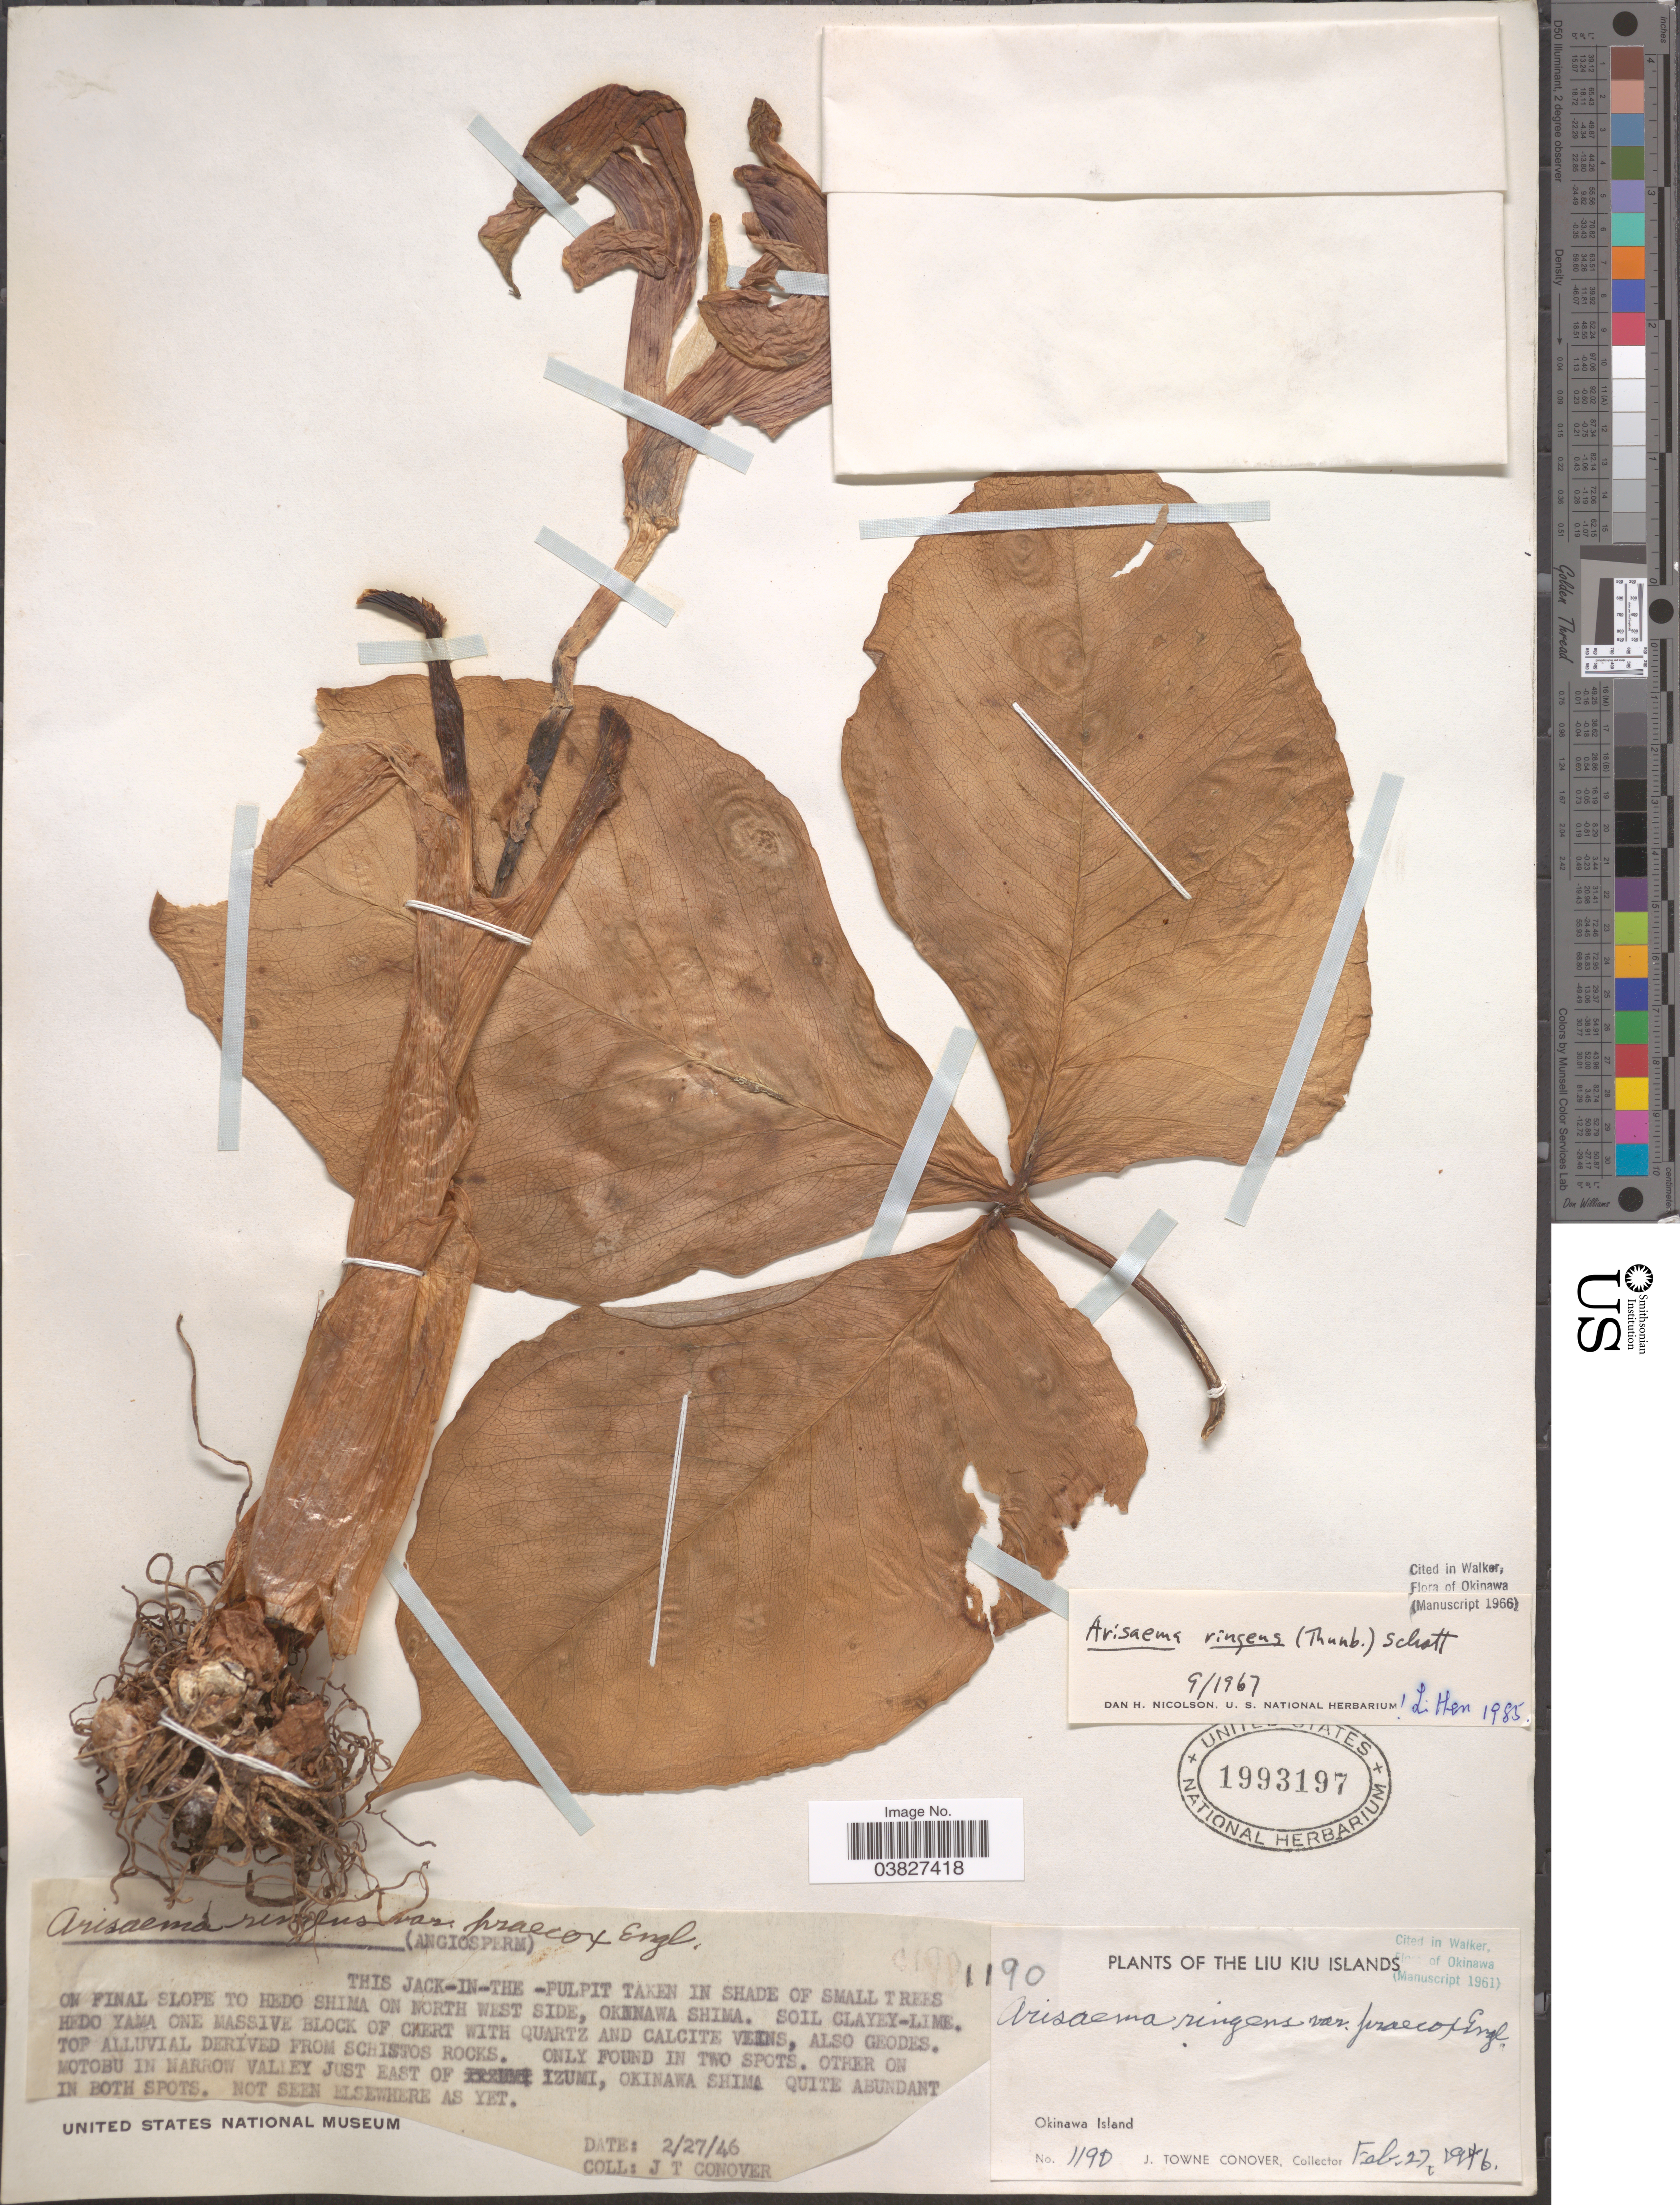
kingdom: Plantae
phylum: Tracheophyta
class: Liliopsida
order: Alismatales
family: Araceae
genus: Arisaema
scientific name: Arisaema ringens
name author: (Thunb.) Schott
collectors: J. T. Conover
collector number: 1190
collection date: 1946-02-27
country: Japan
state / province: Okinawa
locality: Liu Kiu Islands. Okinawa Island. On final slope to Hedo Shima on North West side, Okinawa Shima. On Motobu in narrow Valley just east of Izumi, Okinawa Shima.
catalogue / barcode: US 1993197